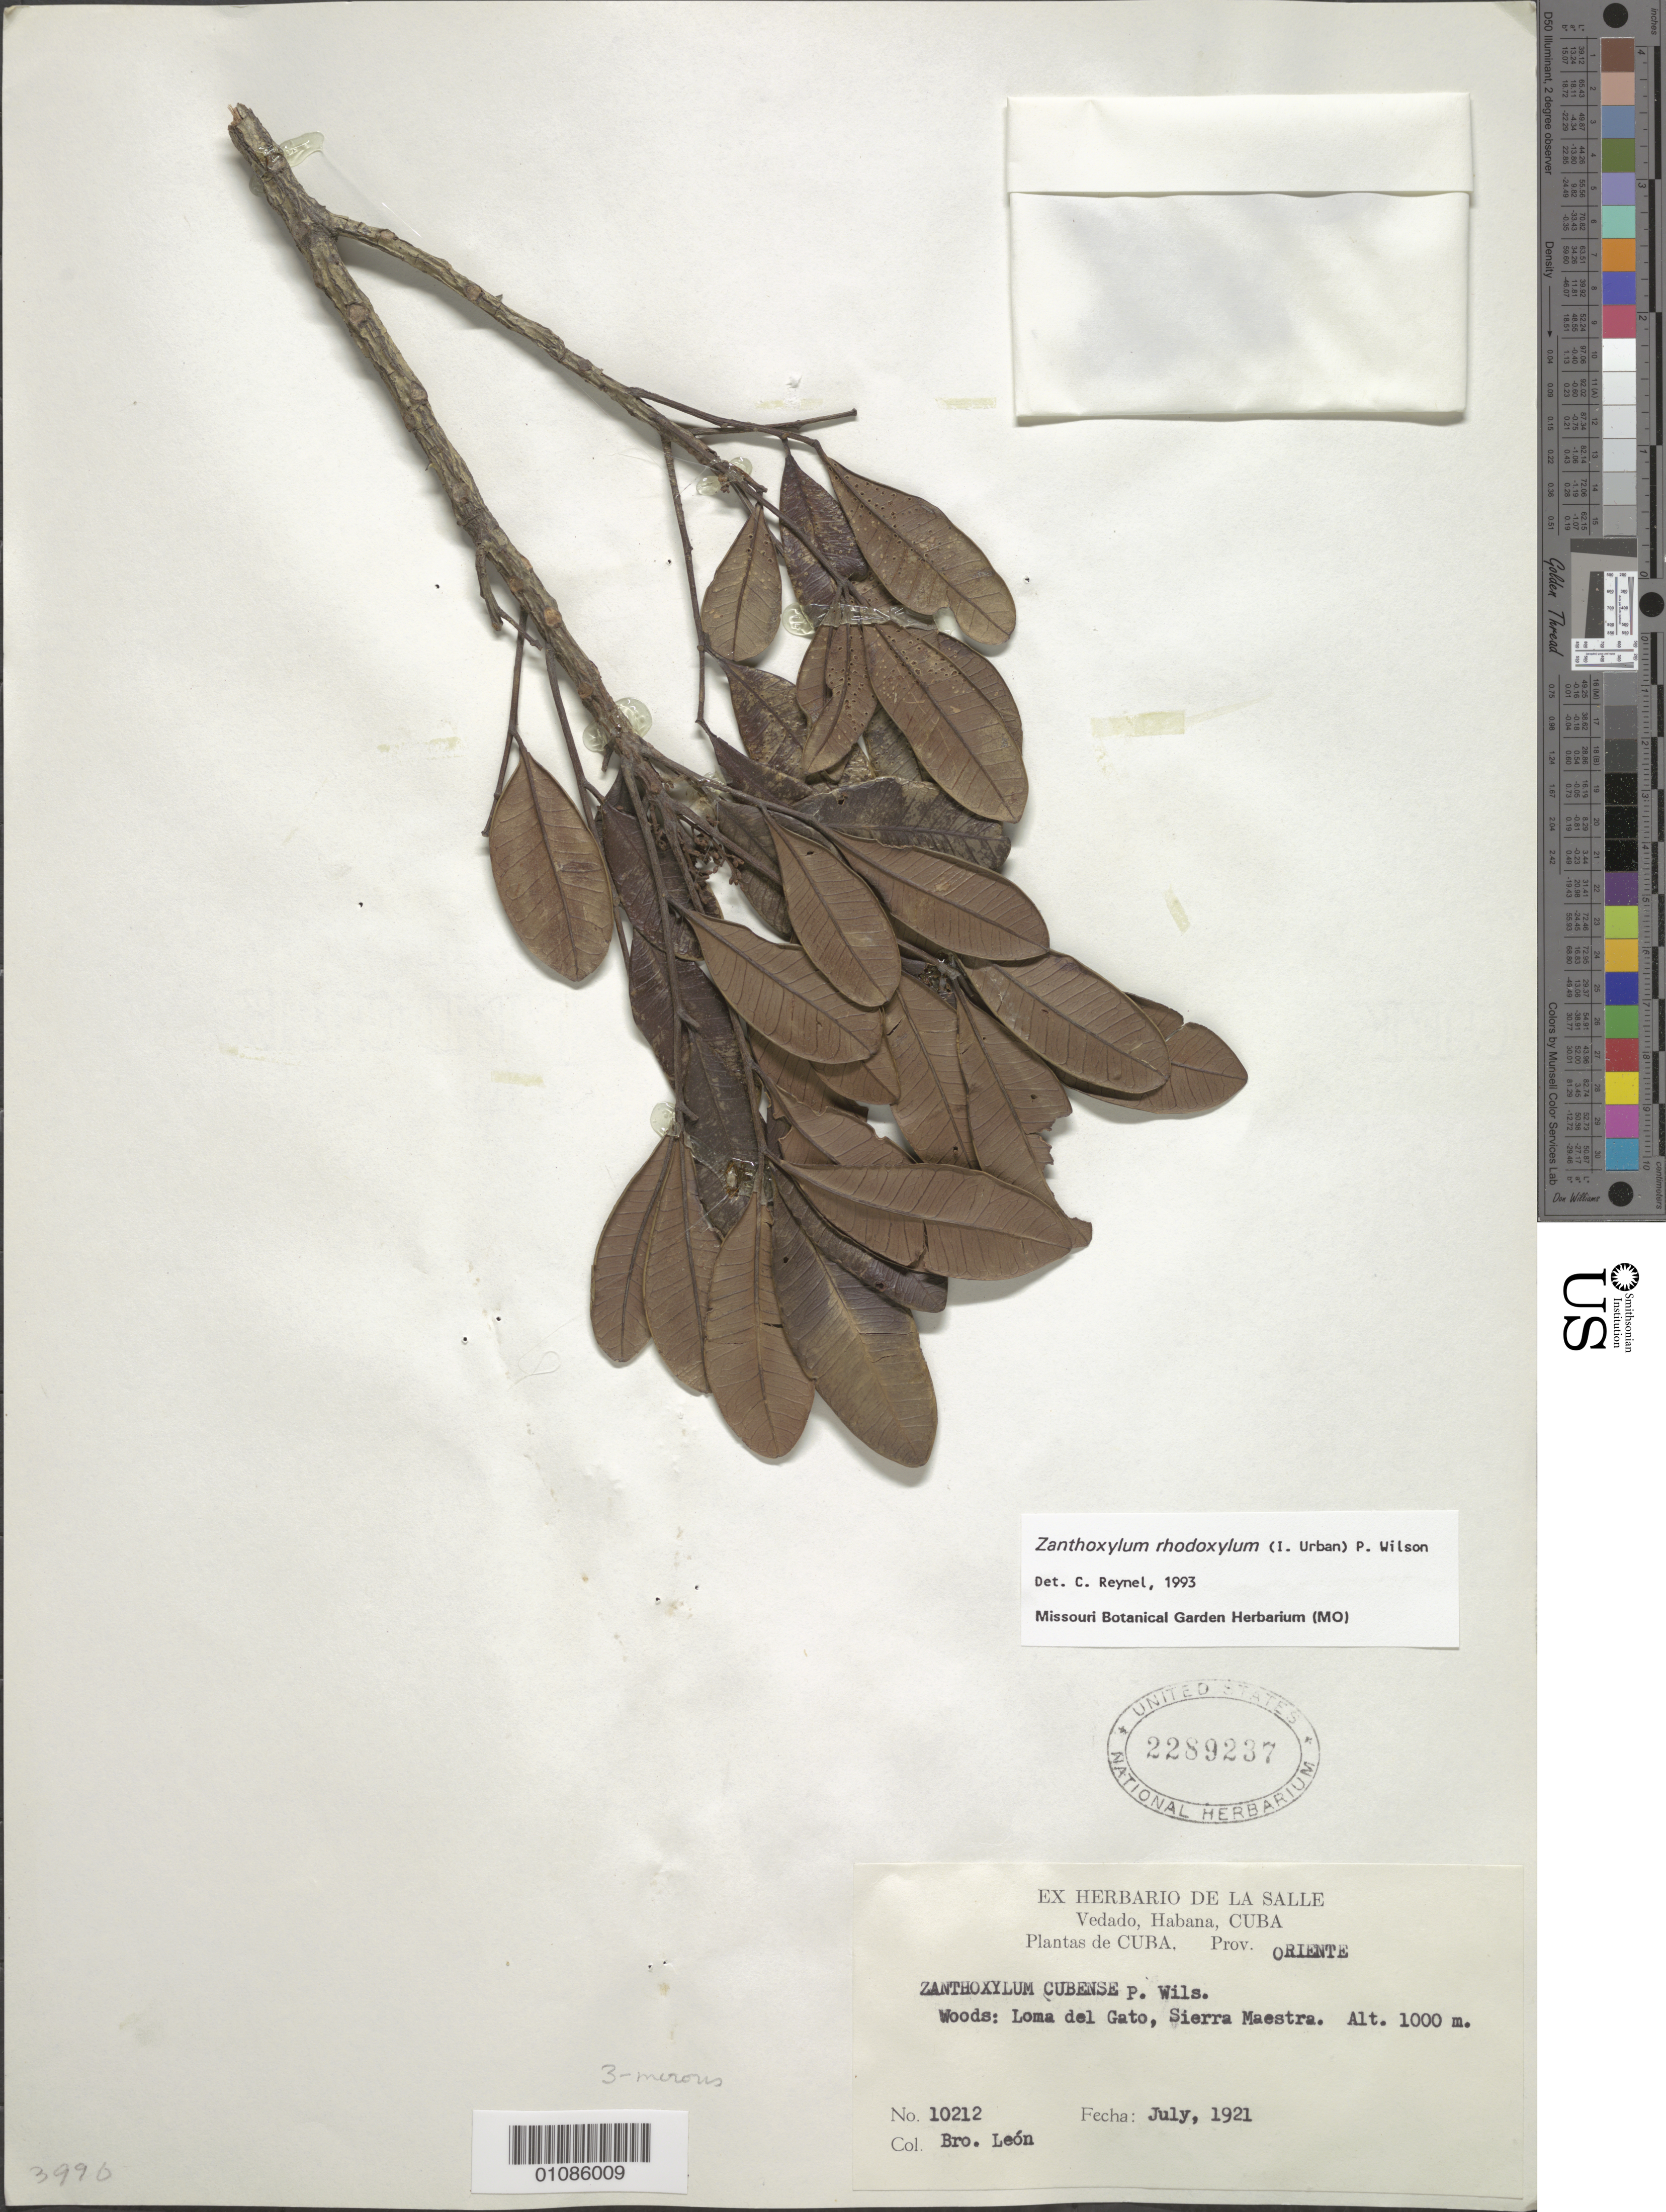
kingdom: Plantae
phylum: Tracheophyta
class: Magnoliopsida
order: Sapindales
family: Rutaceae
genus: Zanthoxylum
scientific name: Zanthoxylum rhodoxylon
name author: (Urb.) P. Wilson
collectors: Bro. León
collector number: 10212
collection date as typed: Jul 1921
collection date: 1921-07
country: Cuba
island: Cuba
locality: Oriente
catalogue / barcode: US 2289237